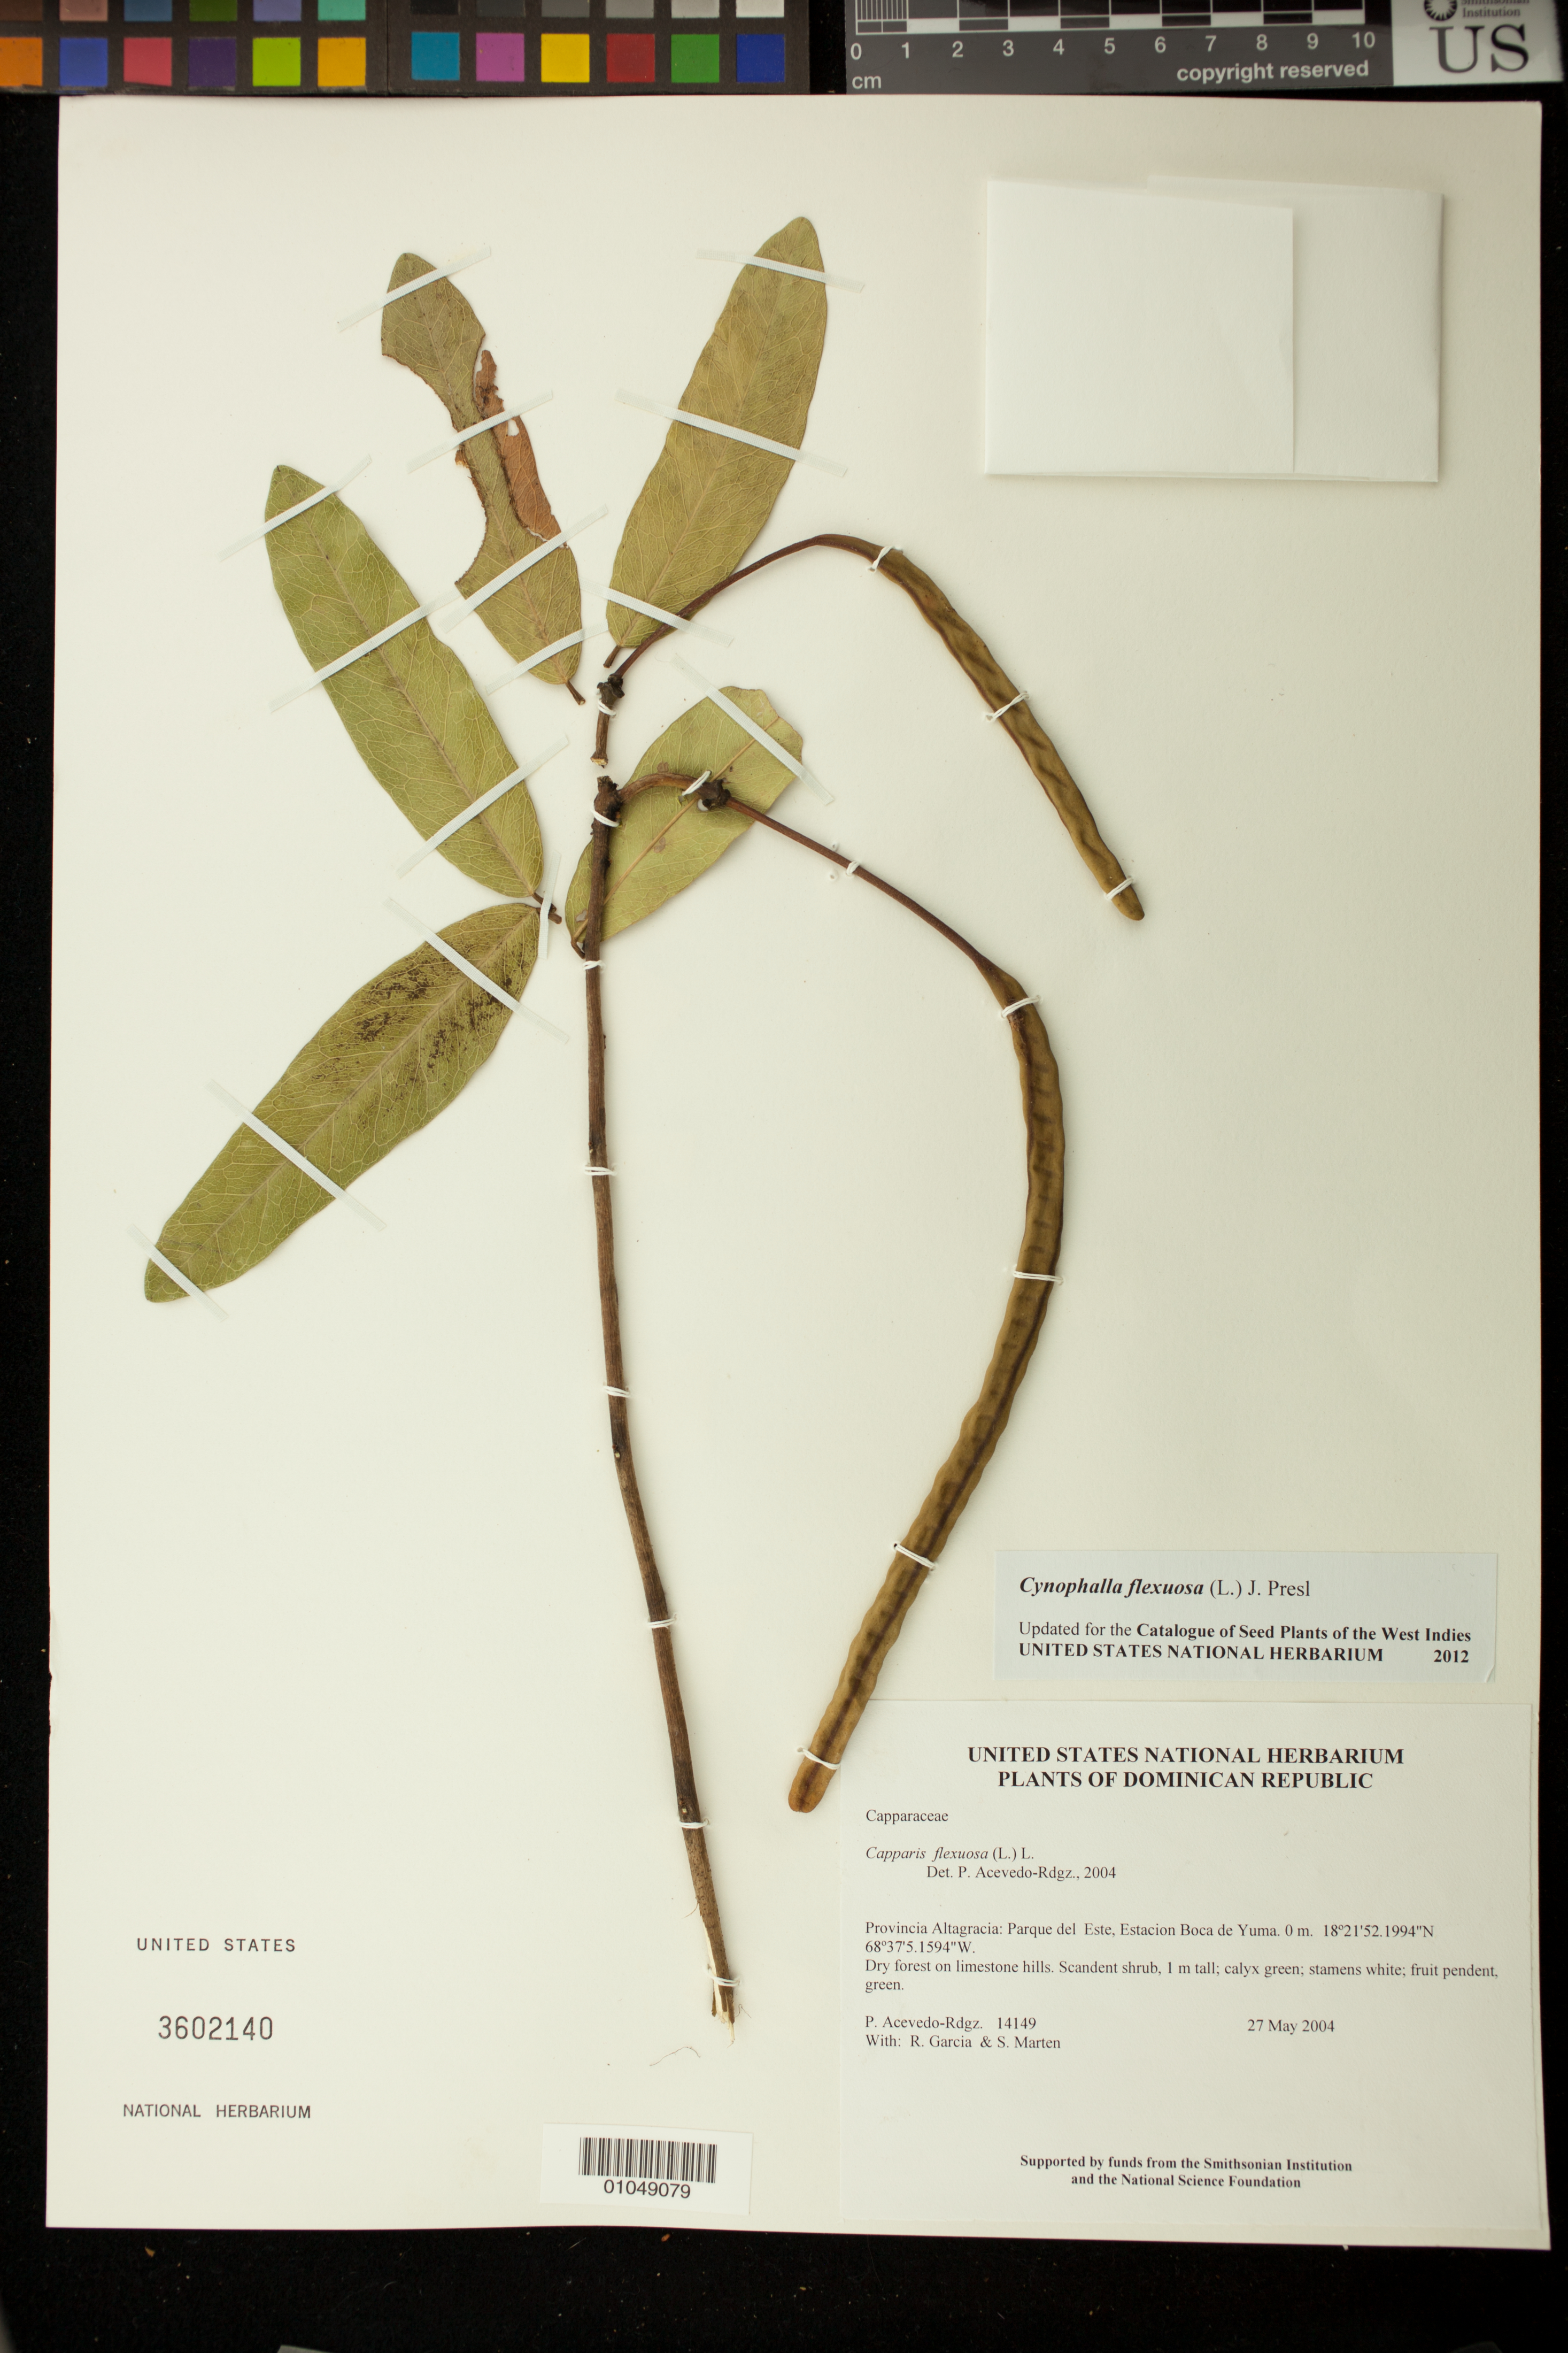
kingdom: Plantae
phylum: Tracheophyta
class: Magnoliopsida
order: Brassicales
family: Capparaceae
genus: Cynophalla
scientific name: Cynophalla flexuosa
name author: (L.) J. Presl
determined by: Acevedo-Rodríguez, P., (BOT), Smithsonian Institution - National Museum of Natural History (UNITED STATES)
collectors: P. Acevedo-Rodr., R. G. García & S. Marten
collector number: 14149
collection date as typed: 27 May 2004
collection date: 2004-05-27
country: Dominican Republic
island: Hispaniola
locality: Provincia Altagracia: Parque del Este, Estacion Boca de Yuma.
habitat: Dry forest on limestone hills.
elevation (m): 0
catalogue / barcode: US 3602140